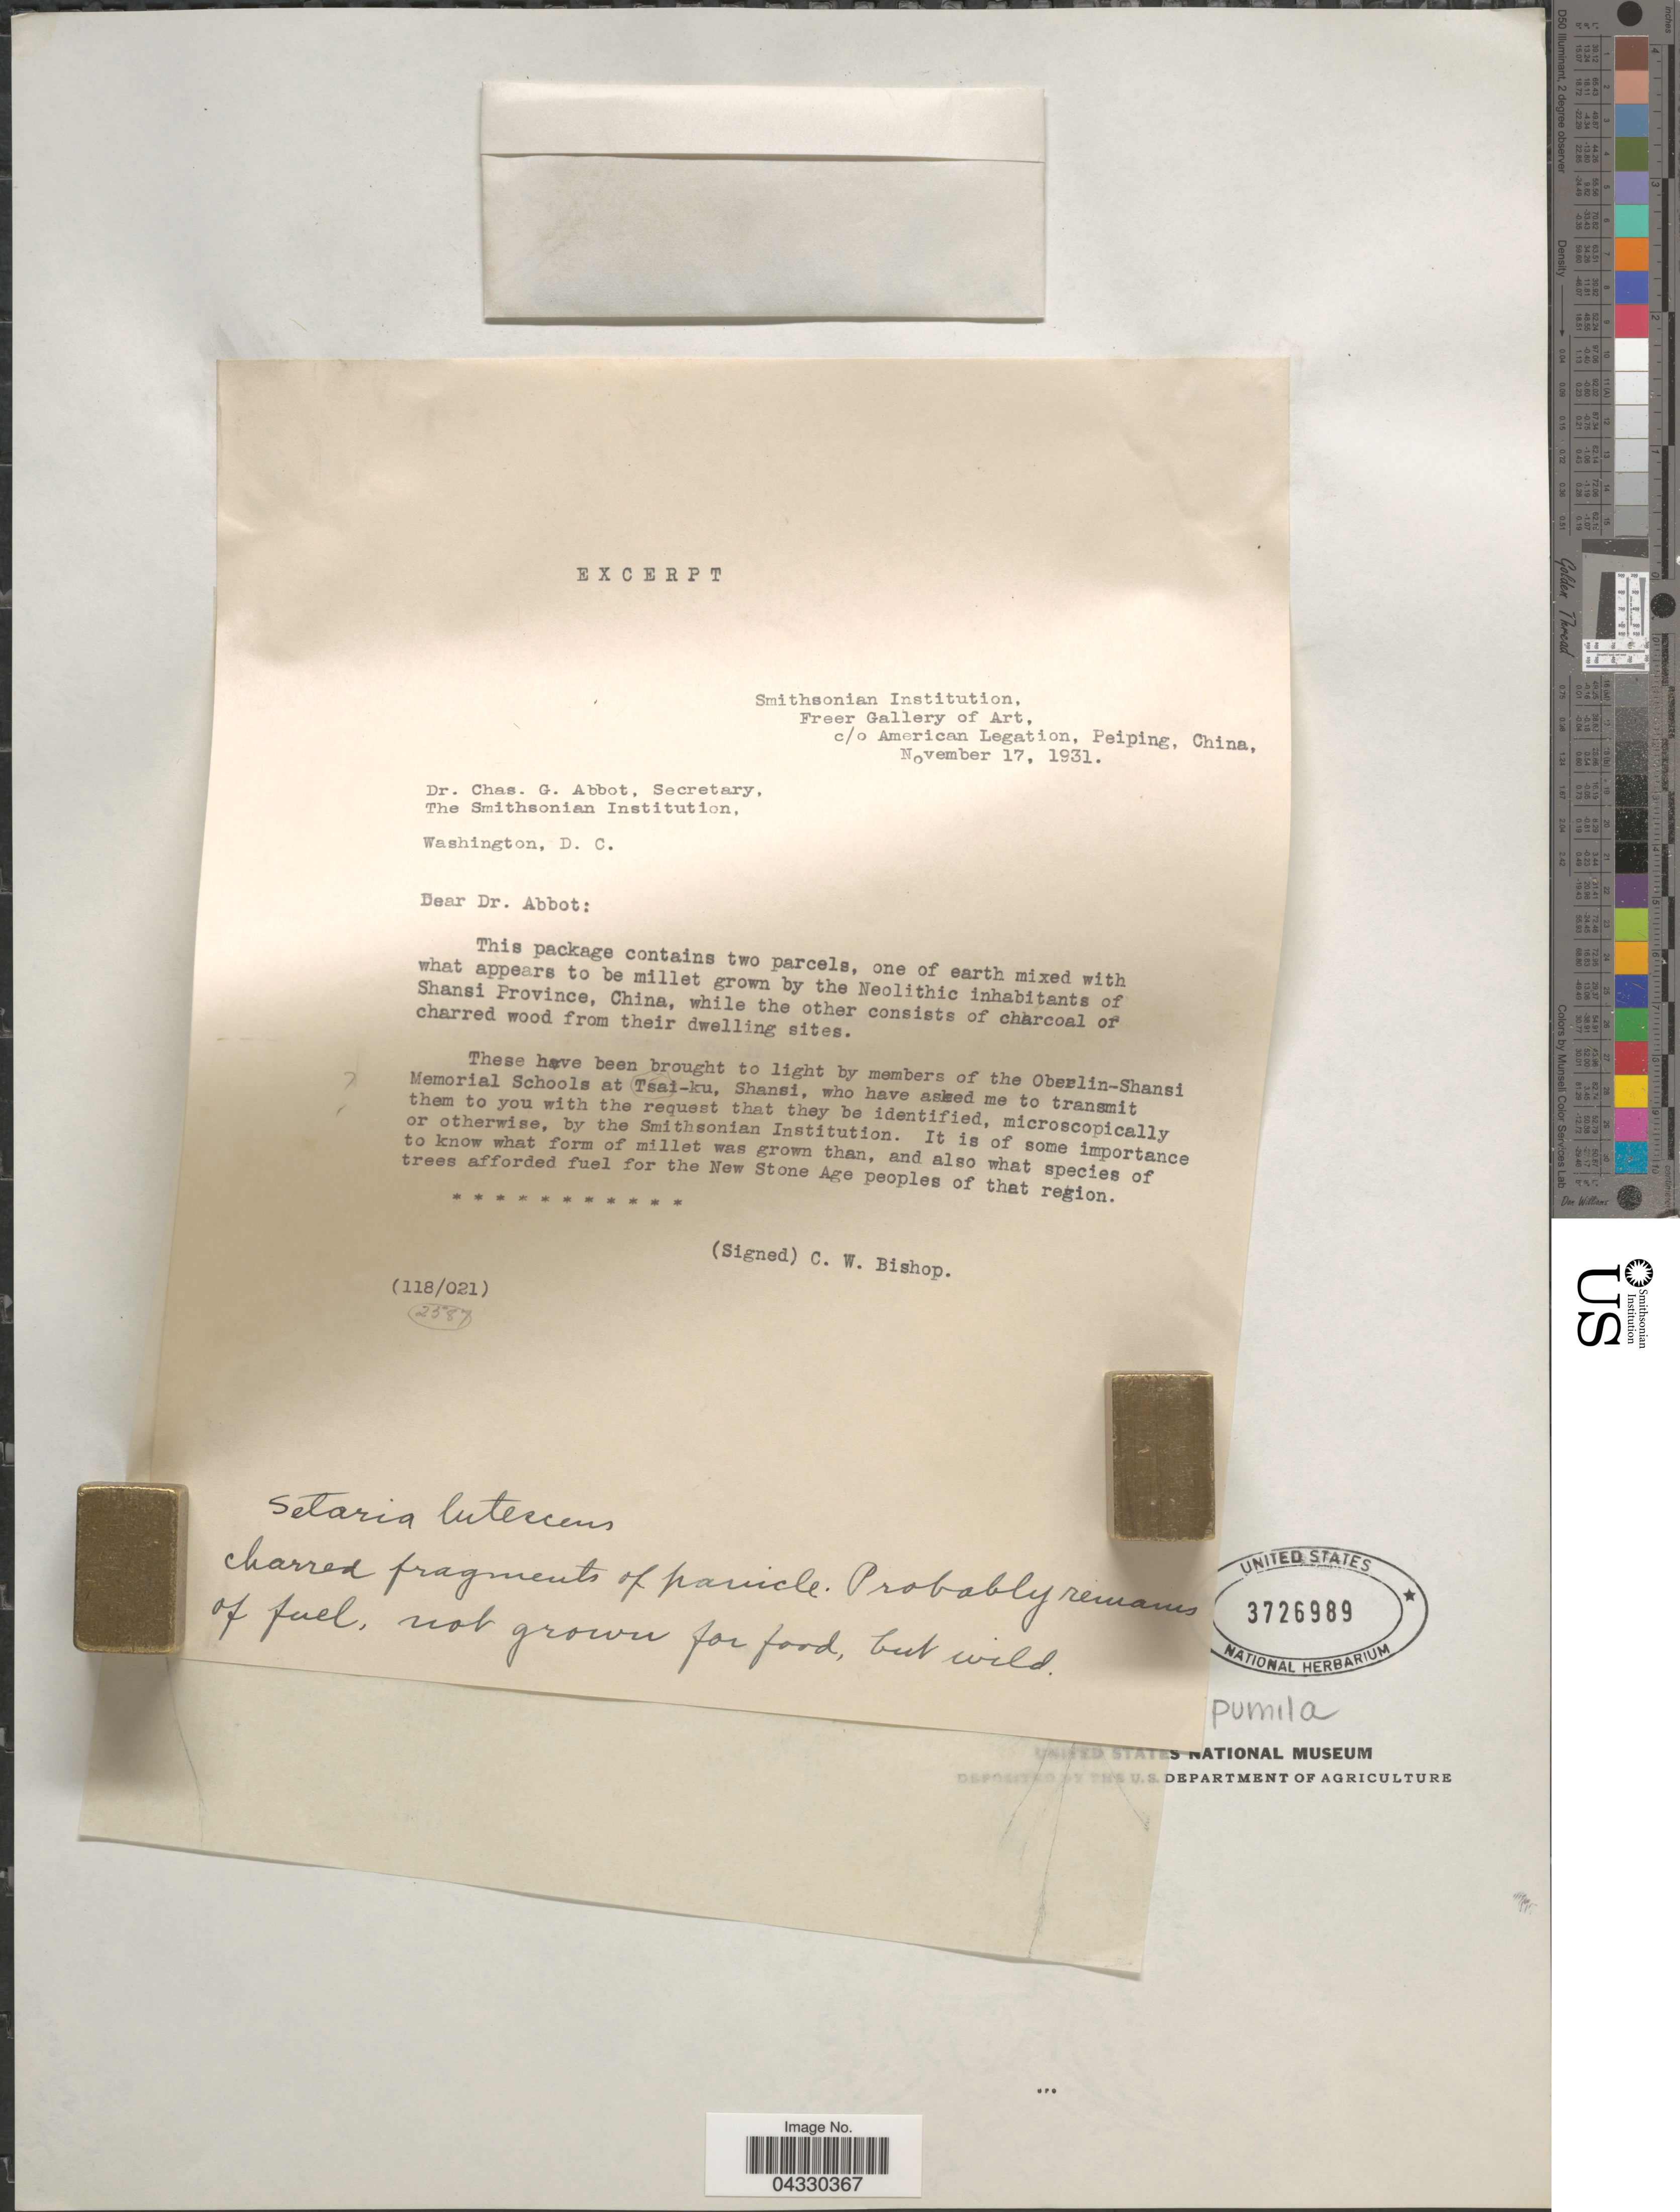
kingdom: Plantae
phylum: Tracheophyta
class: Liliopsida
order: Poales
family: Poaceae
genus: Setaria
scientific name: Setaria pumila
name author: (Poir.) Roem. & Schult.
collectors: C. Bishop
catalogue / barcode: US 3726989